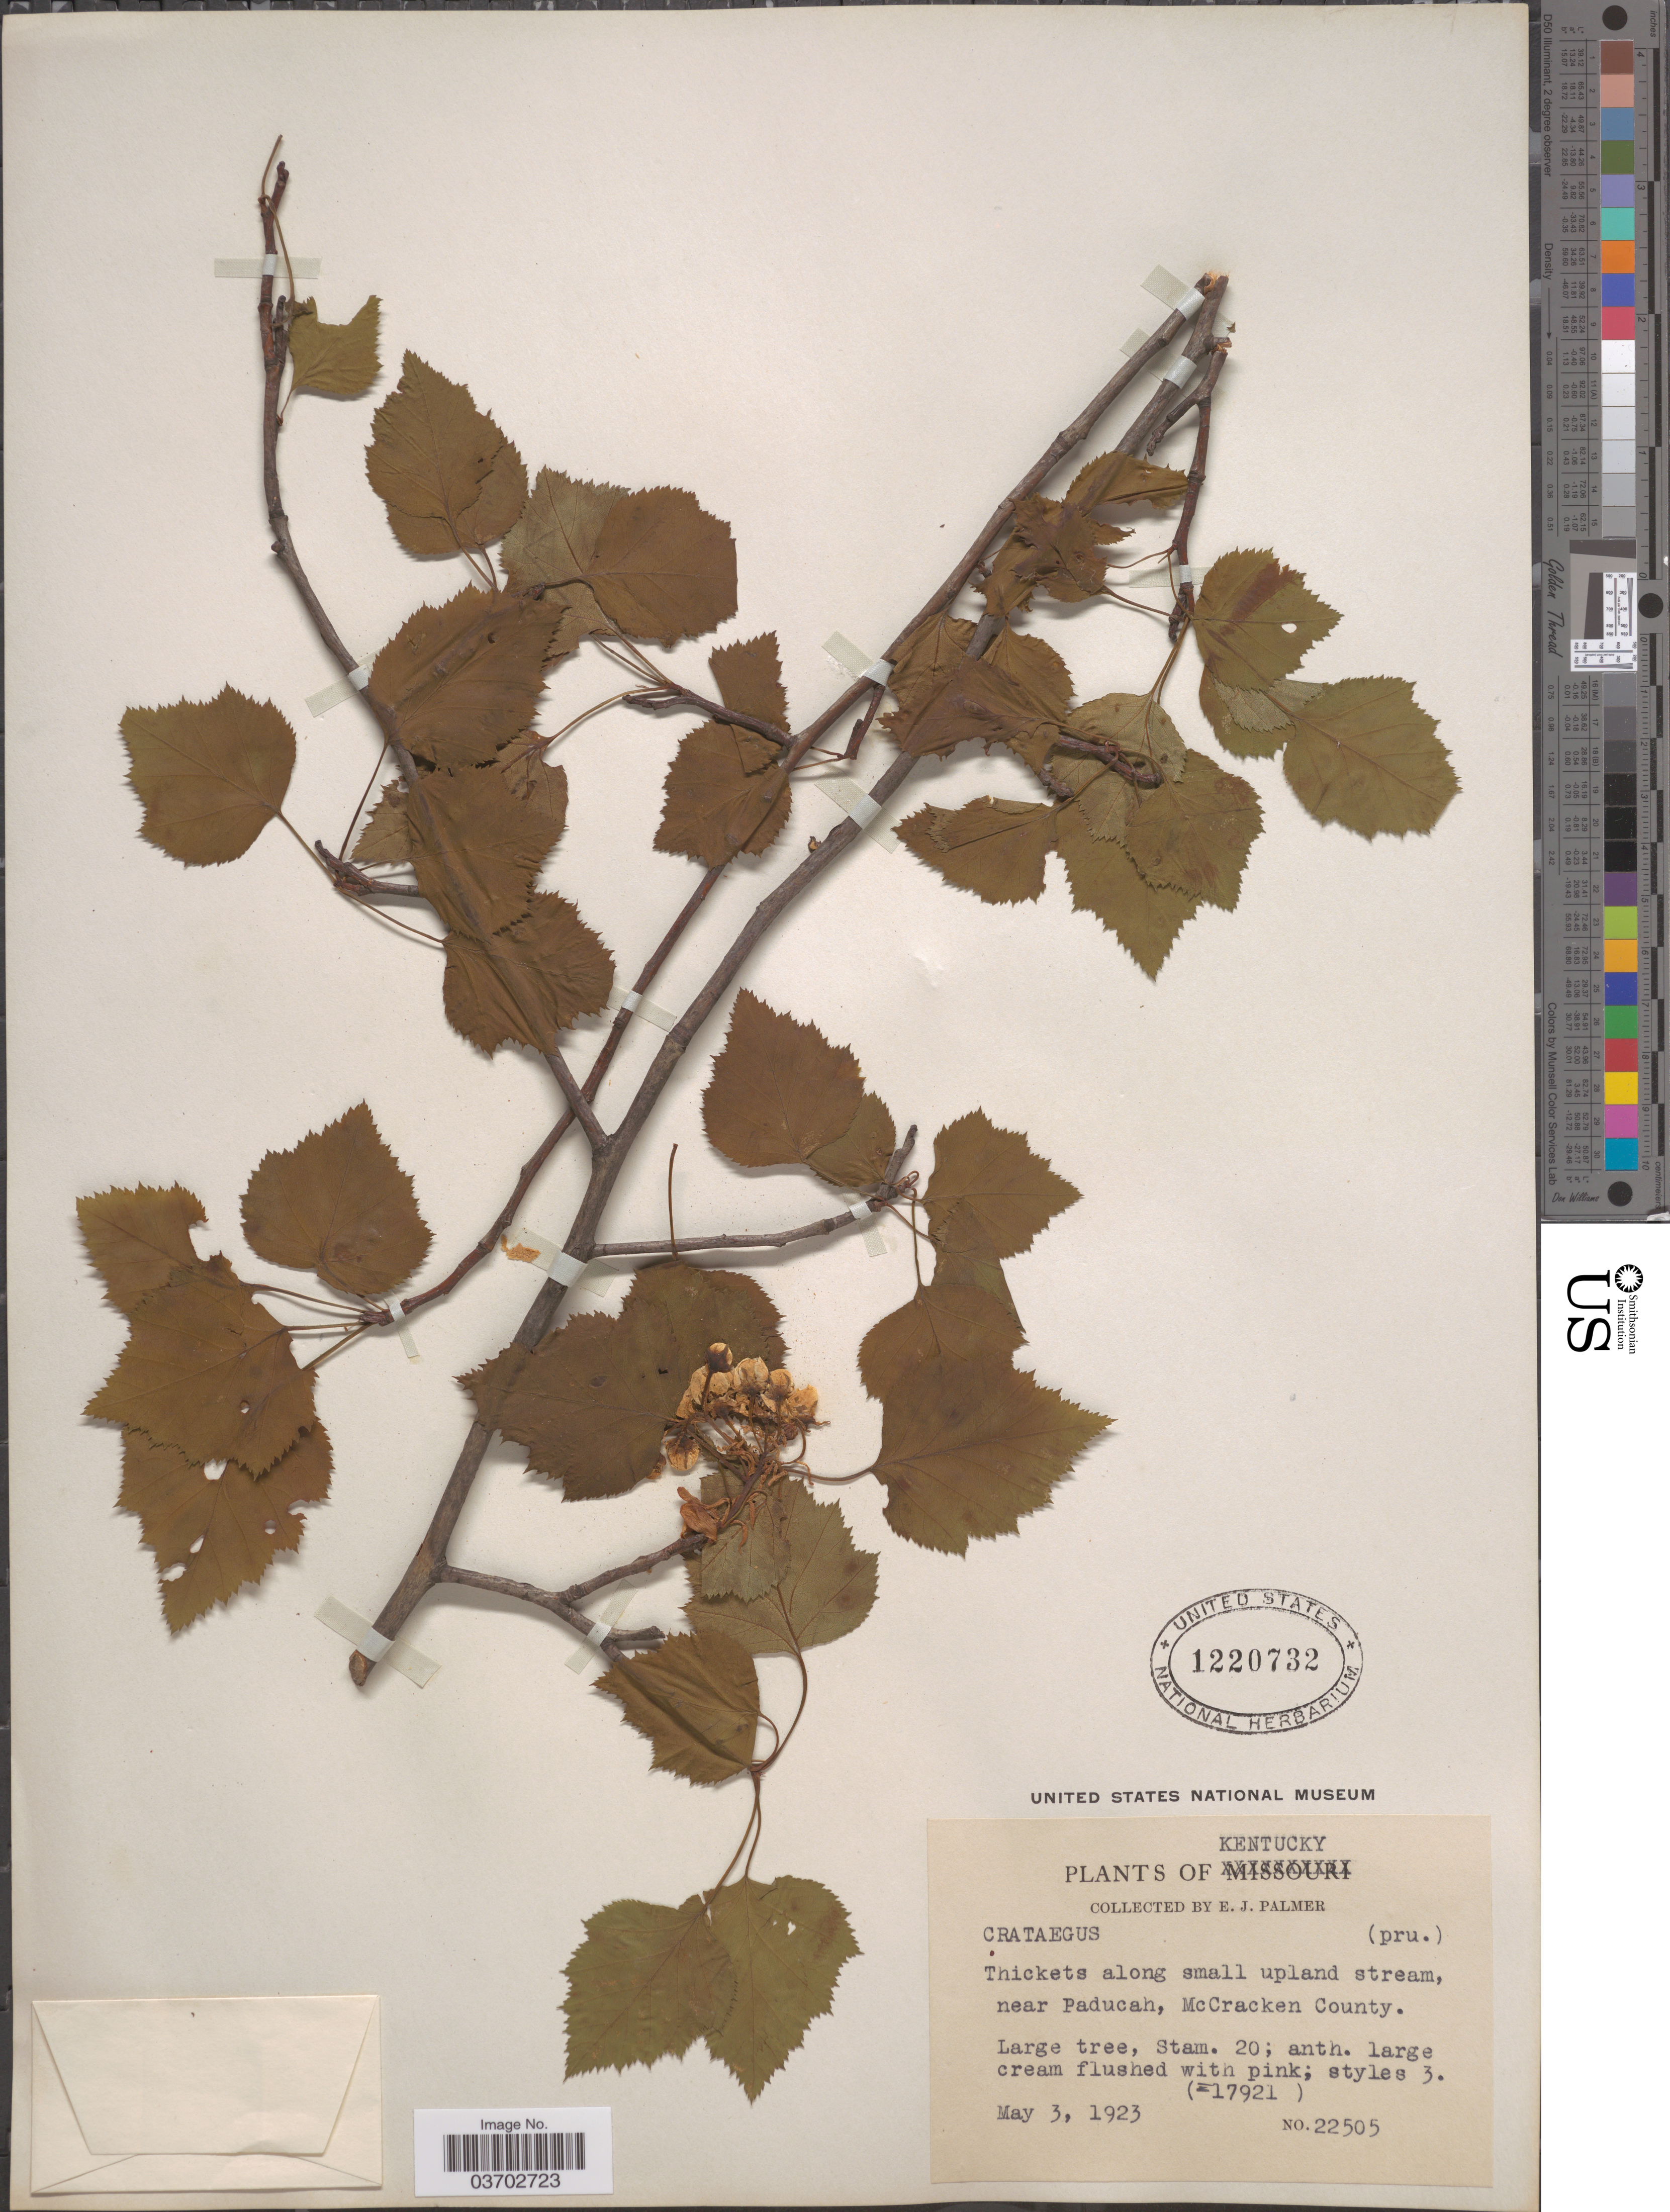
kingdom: Plantae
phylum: Tracheophyta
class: Magnoliopsida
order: Rosales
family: Rosaceae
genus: Crataegus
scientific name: Crataegus sp.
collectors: E. J. Palmer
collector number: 22505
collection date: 1923-05-03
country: United States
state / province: Kentucky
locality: Near Paducah, McCracken County.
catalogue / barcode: US 1220732